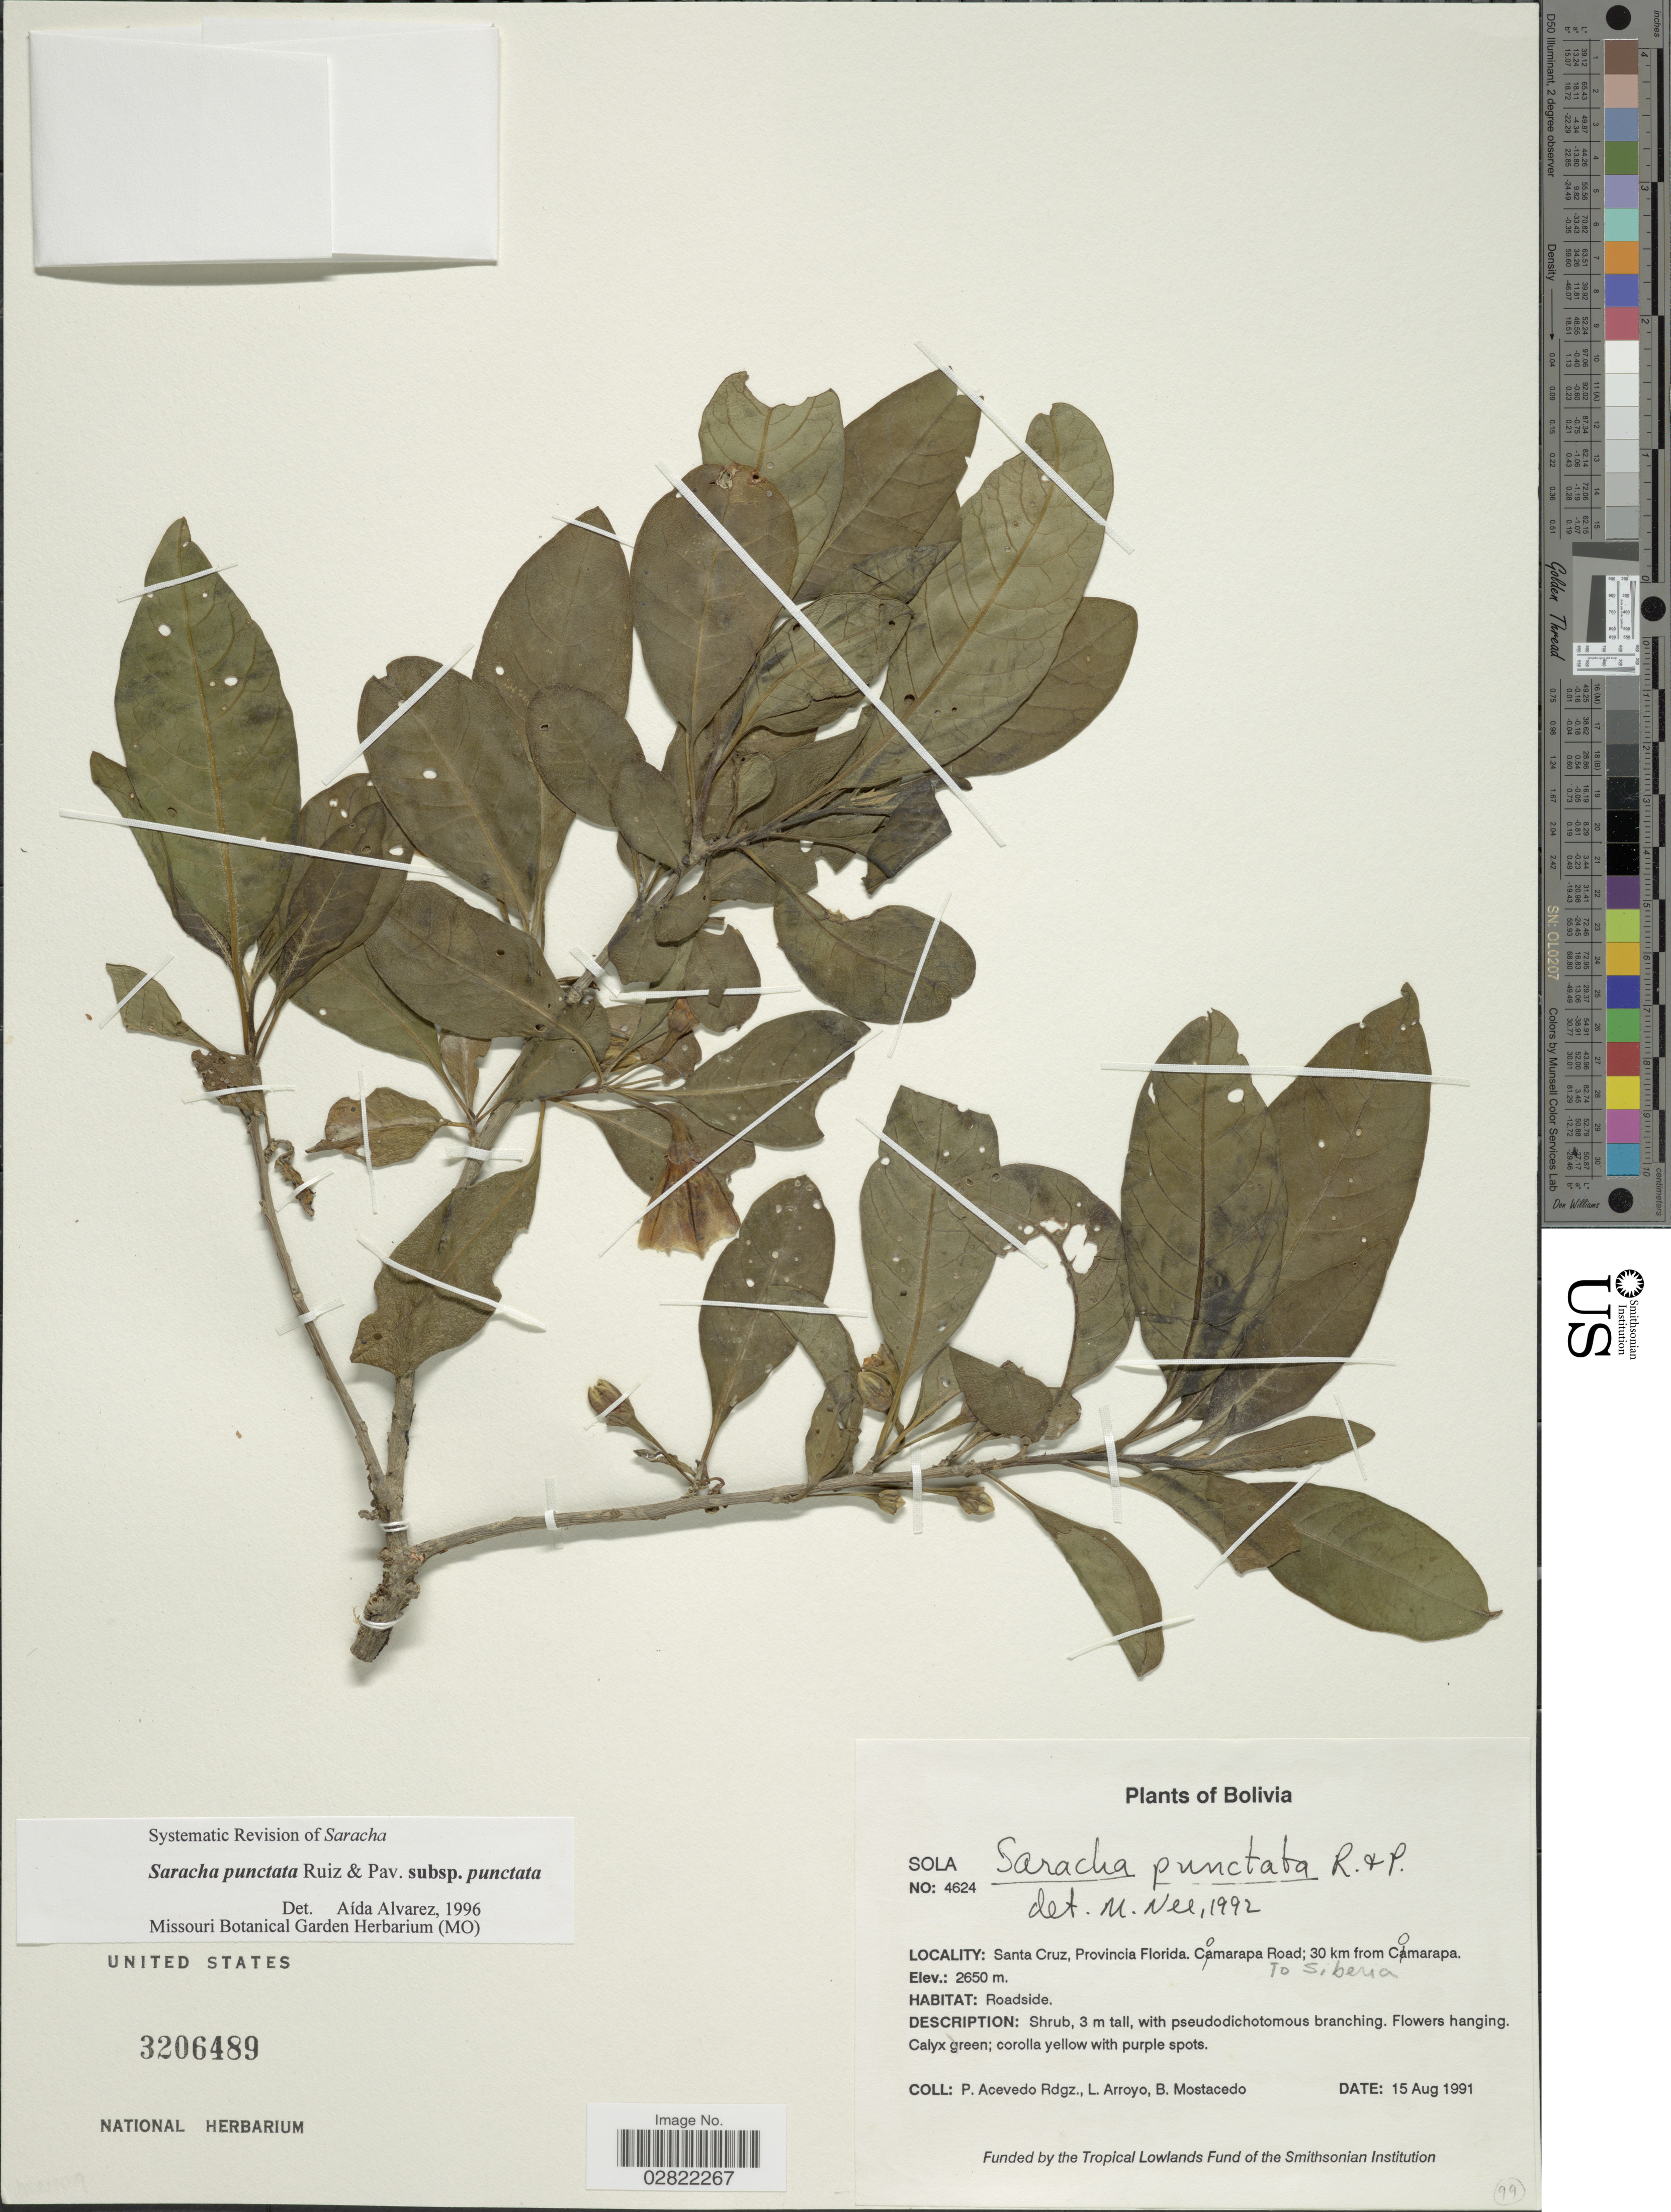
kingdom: Plantae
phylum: Tracheophyta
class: Magnoliopsida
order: Solanales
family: Solanaceae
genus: Saracha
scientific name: Saracha punctata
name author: Ruiz & Pav.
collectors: P. Acevedo-Rodr., L. Arroyo & B. Mostacedo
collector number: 4624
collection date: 1991-08-15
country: Bolivia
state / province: Santa Cruz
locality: Santa Cruz, Provincia Florida, Comarapa Road to Siberia: 30 km from Comarapa.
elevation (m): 2650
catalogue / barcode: US 3206489